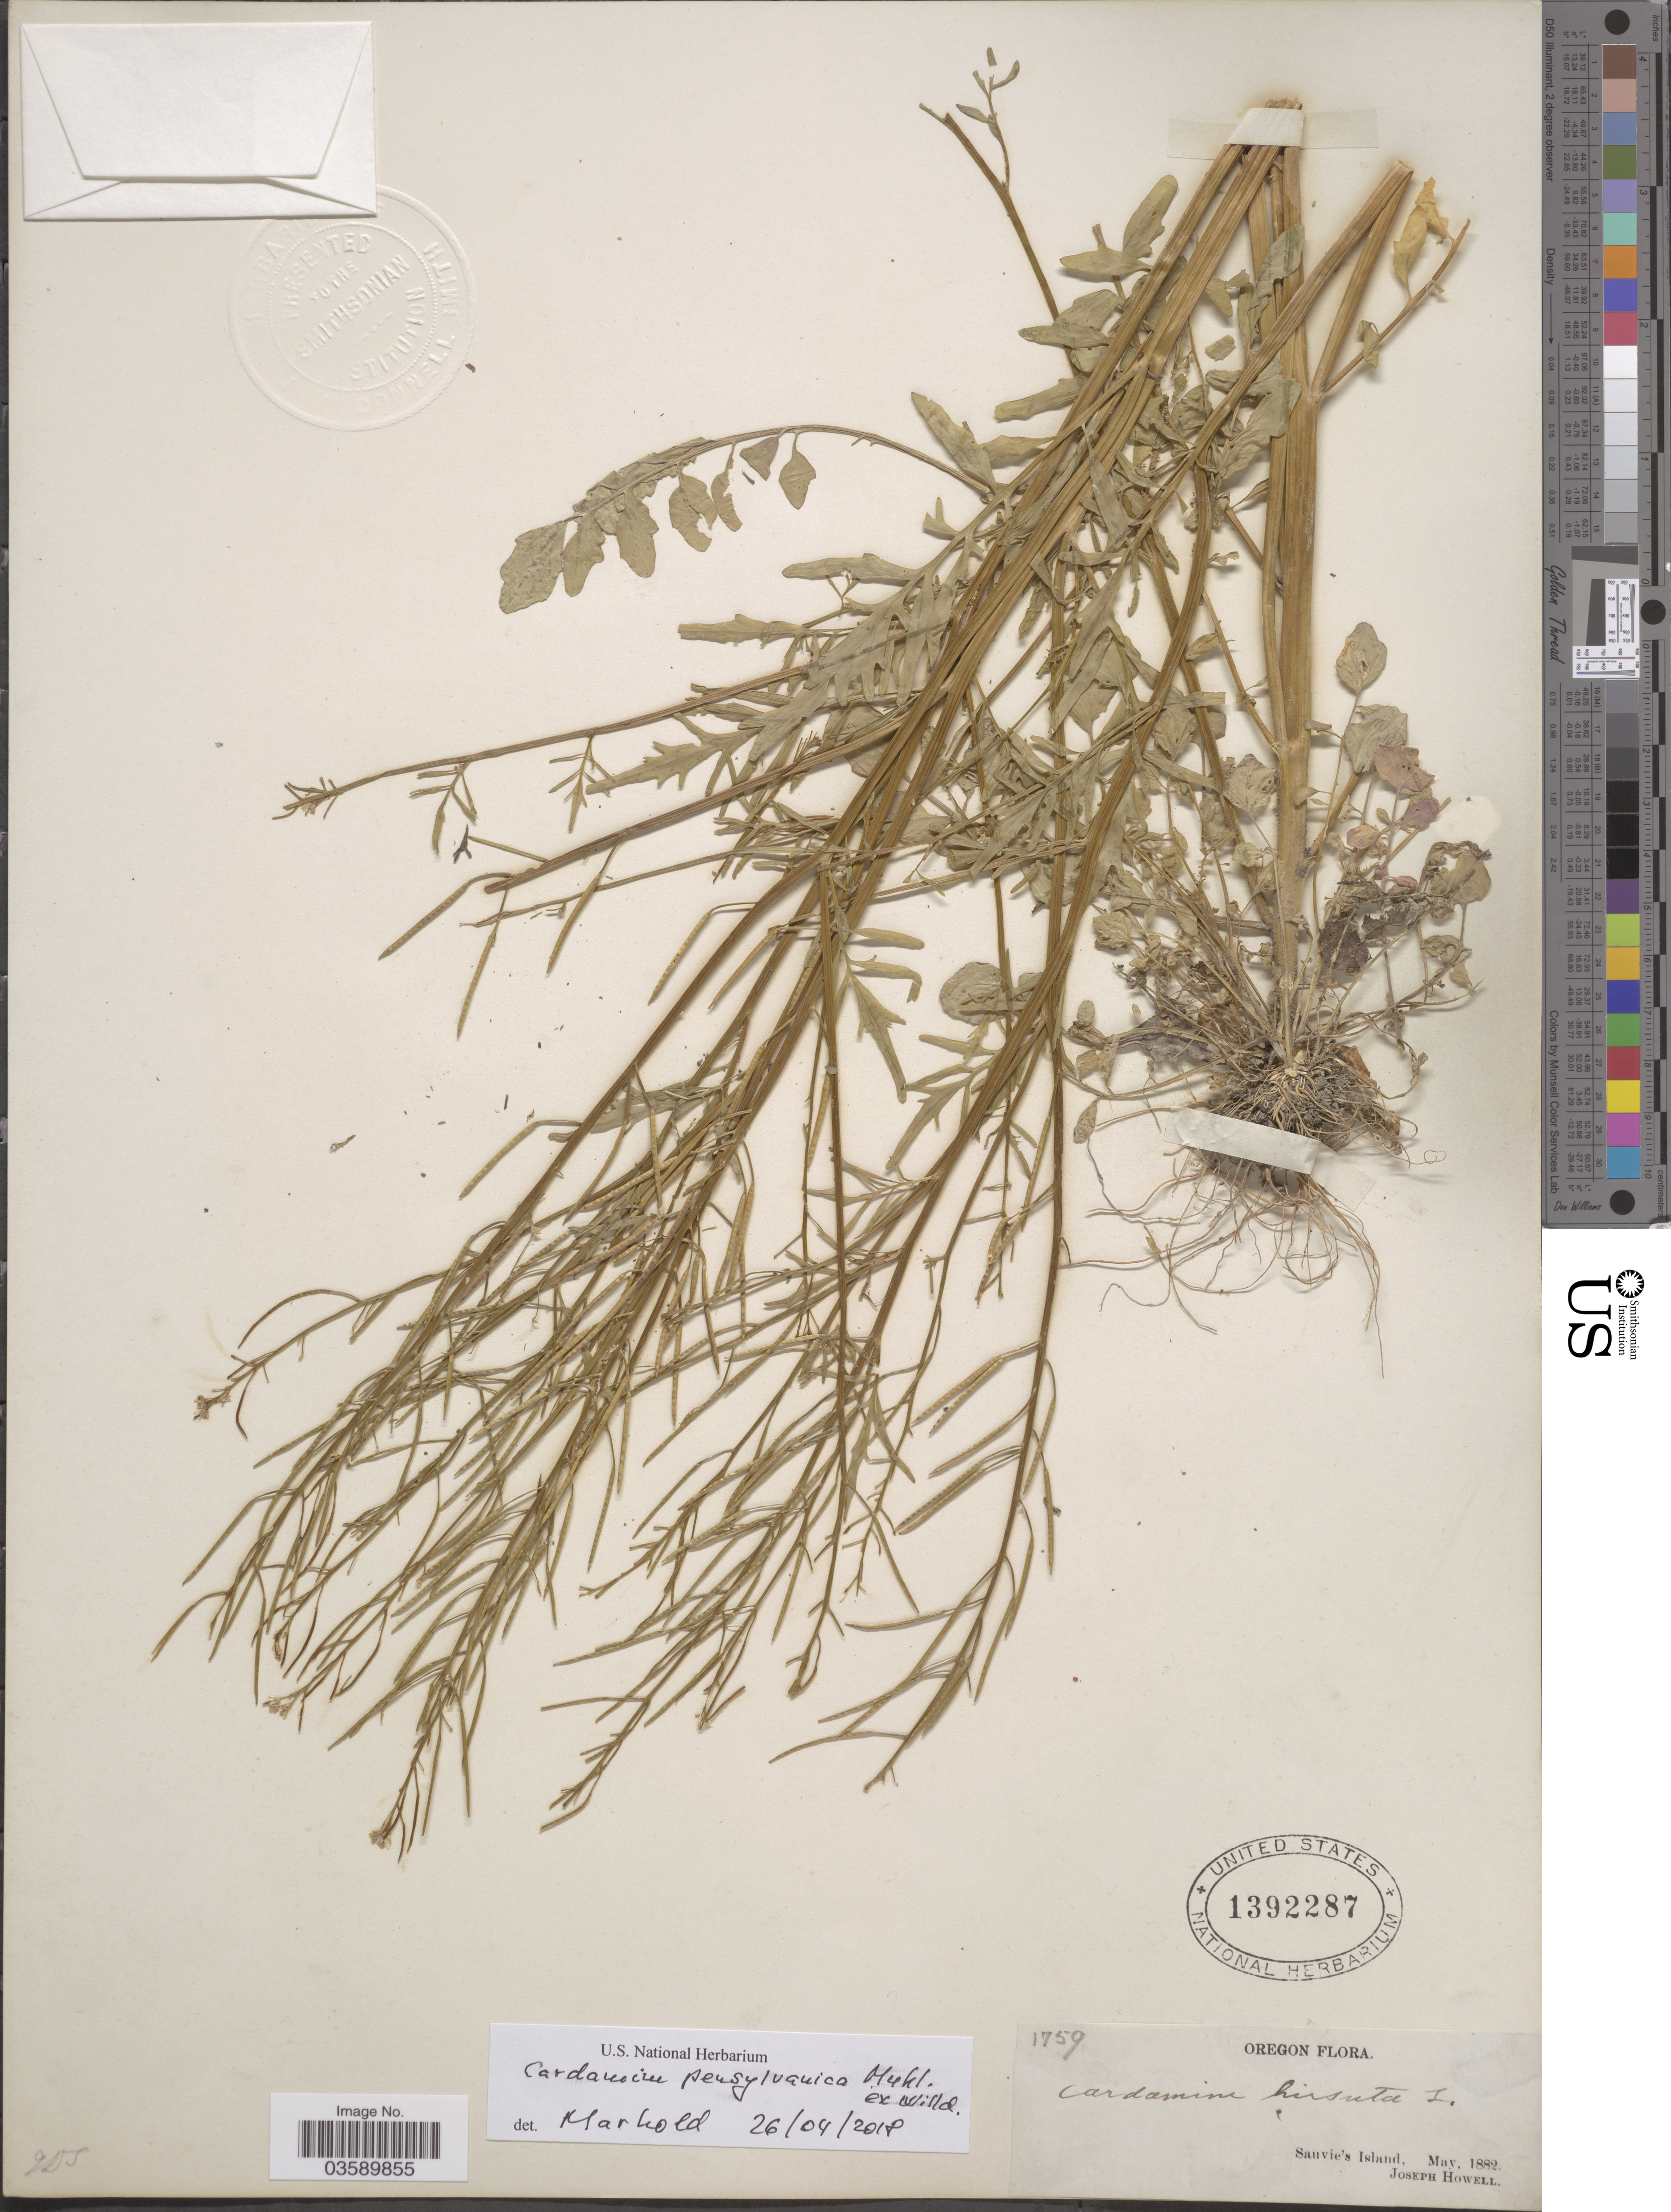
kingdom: Plantae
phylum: Tracheophyta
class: Magnoliopsida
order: Brassicales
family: Brassicaceae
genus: Cardamine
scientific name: Cardamine pensylvanica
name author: Muhl. ex Willd.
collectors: J. Howell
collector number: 1759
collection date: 1882-05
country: United States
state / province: Oregon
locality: Sauvie's Island.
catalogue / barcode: US 1392287